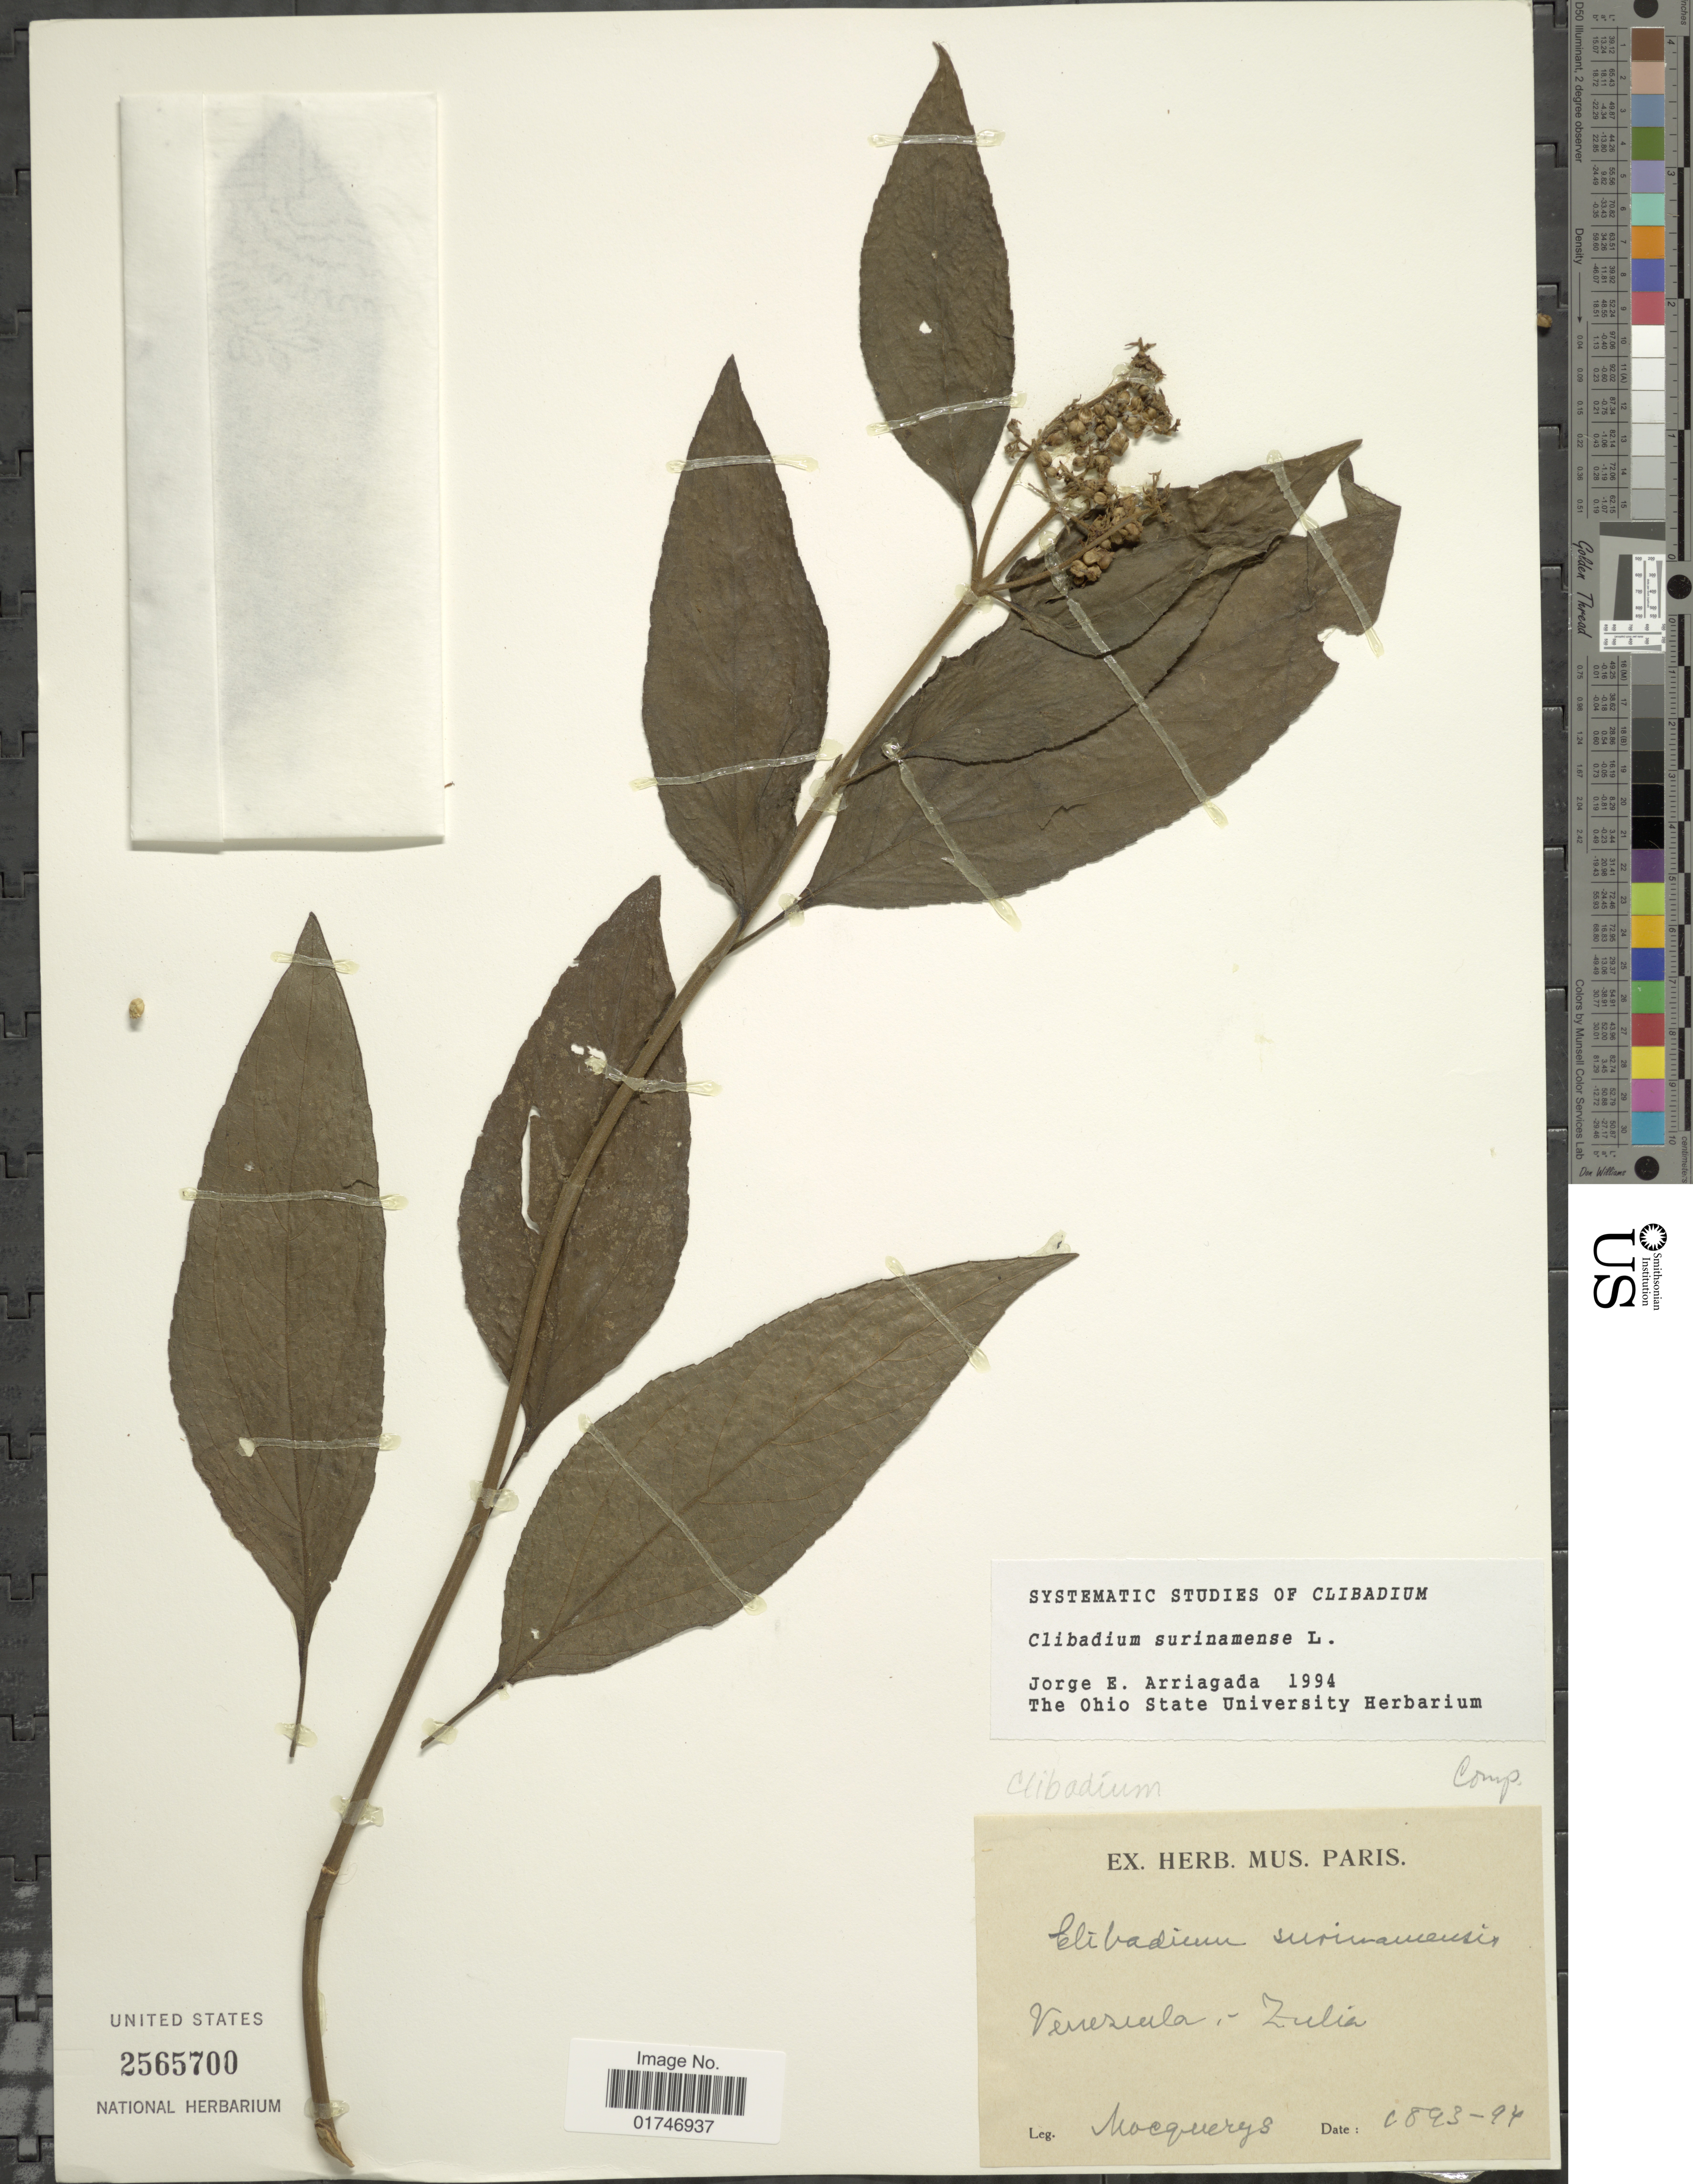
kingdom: Plantae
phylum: Tracheophyta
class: Magnoliopsida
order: Asterales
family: Asteraceae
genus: Clibadium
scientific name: Clibadium surinamense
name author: L.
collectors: A. Mocquerys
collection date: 1893/1894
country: Venezuela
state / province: Zulia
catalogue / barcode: US 2565700